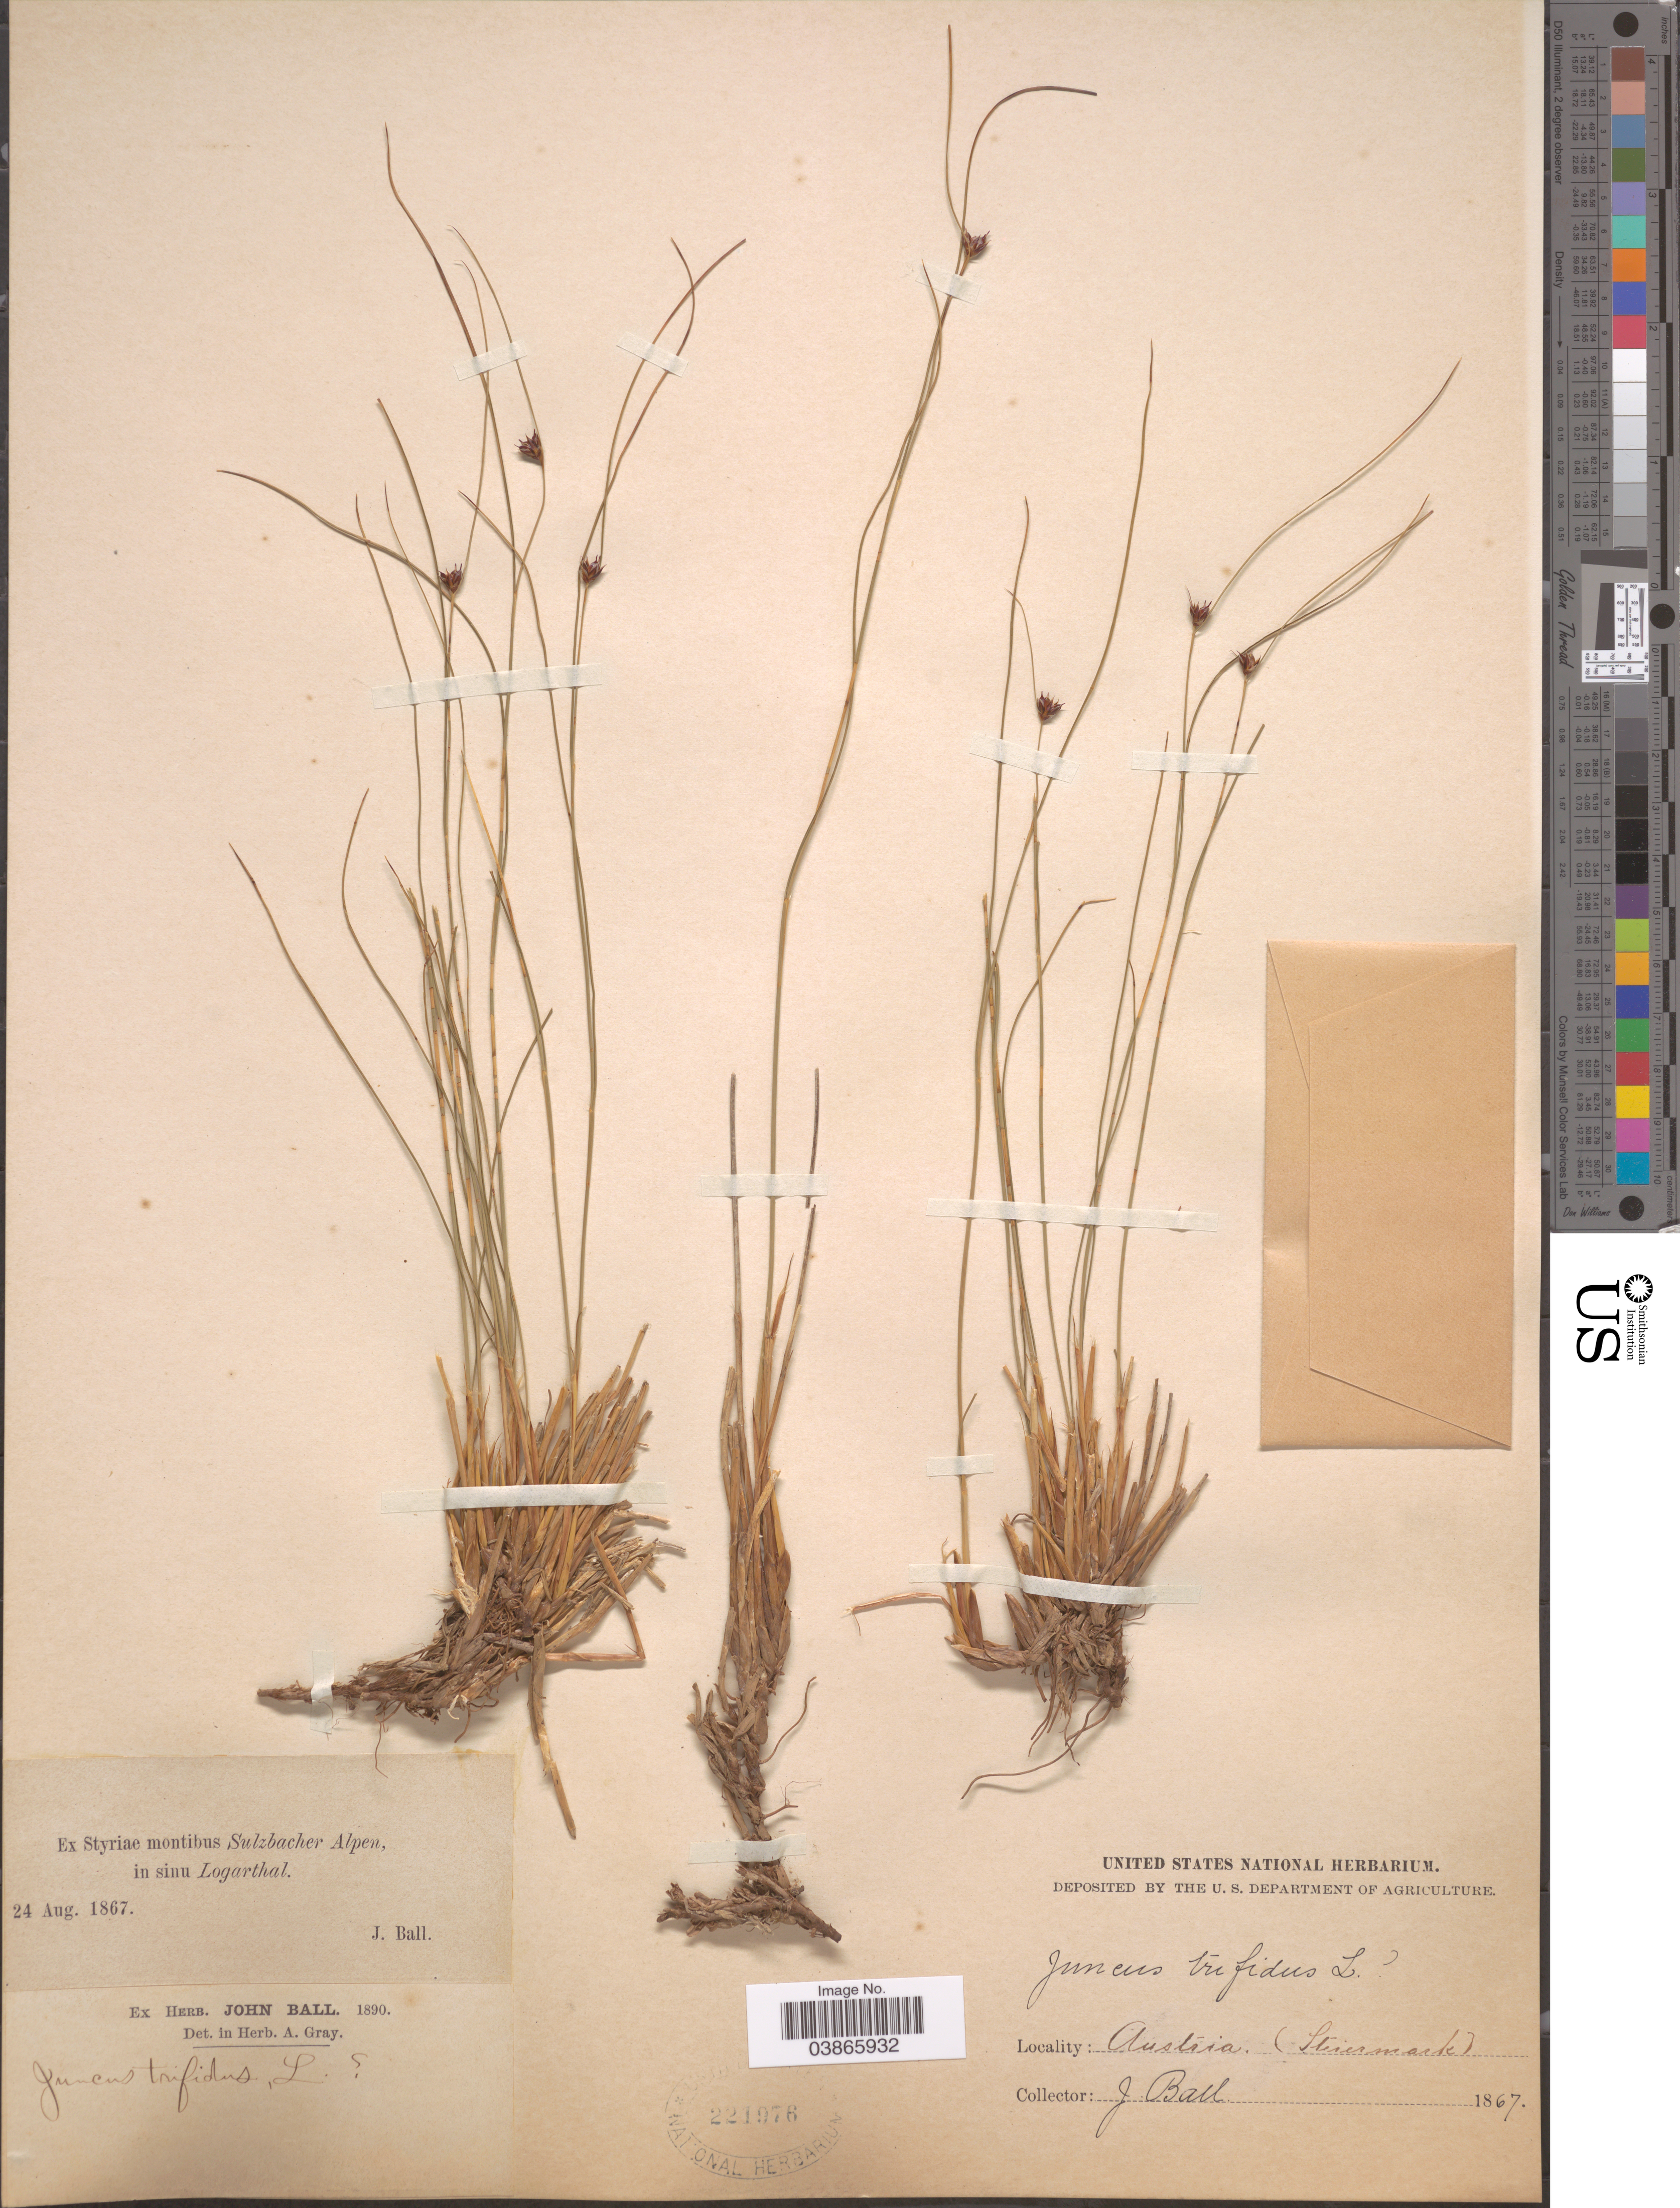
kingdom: Plantae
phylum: Tracheophyta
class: Liliopsida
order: Poales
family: Juncaceae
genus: Juncus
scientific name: Juncus trifidus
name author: L.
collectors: J. Ball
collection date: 1867-08-24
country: Austria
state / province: Steiermark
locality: Ex Styriae montibus Sulzbacher Alpen, in sinu Logarthal.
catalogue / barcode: US 221976